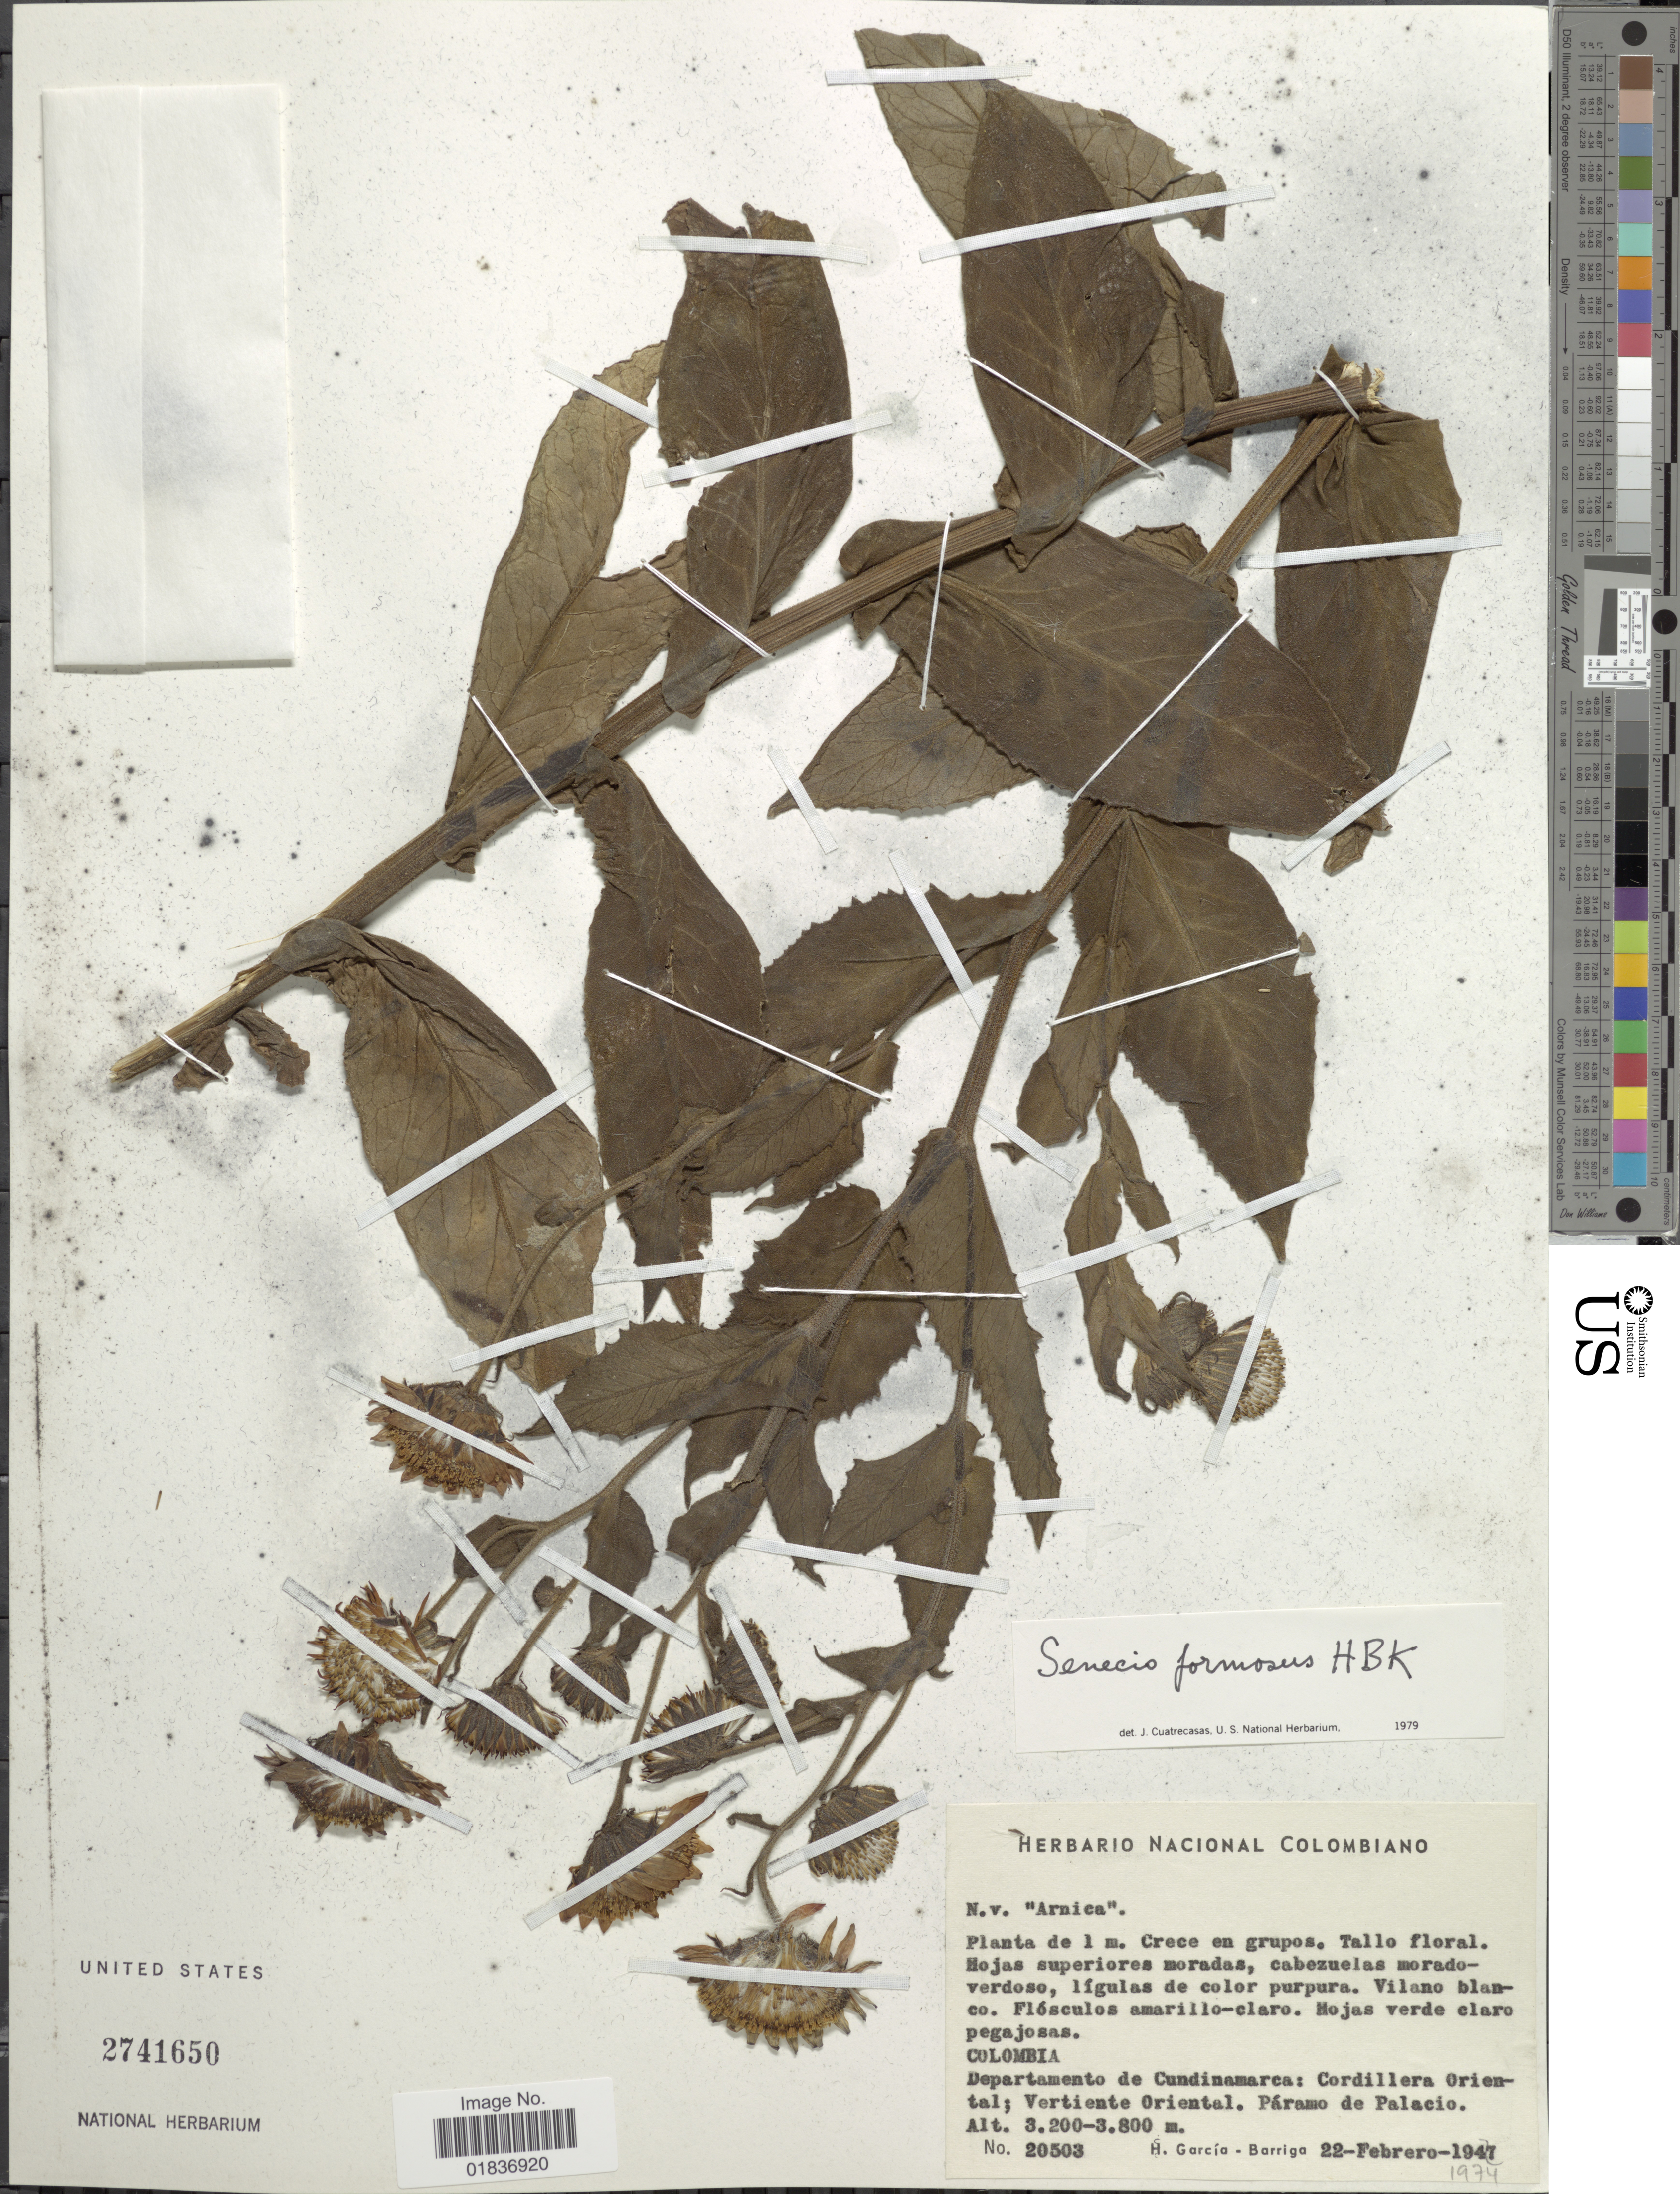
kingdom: Plantae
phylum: Tracheophyta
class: Magnoliopsida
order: Asterales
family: Asteraceae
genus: Senecio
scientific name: Senecio wedglacialis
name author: Cuatrec.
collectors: H. García Barriga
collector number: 20503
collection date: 1947-02-22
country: Colombia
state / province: Cundinamarca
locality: Departamento de Cundinamarca: Cordillera Oriental; Vertiente Oriental. Paramo de Palacio.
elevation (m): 3200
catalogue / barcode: US 2741650